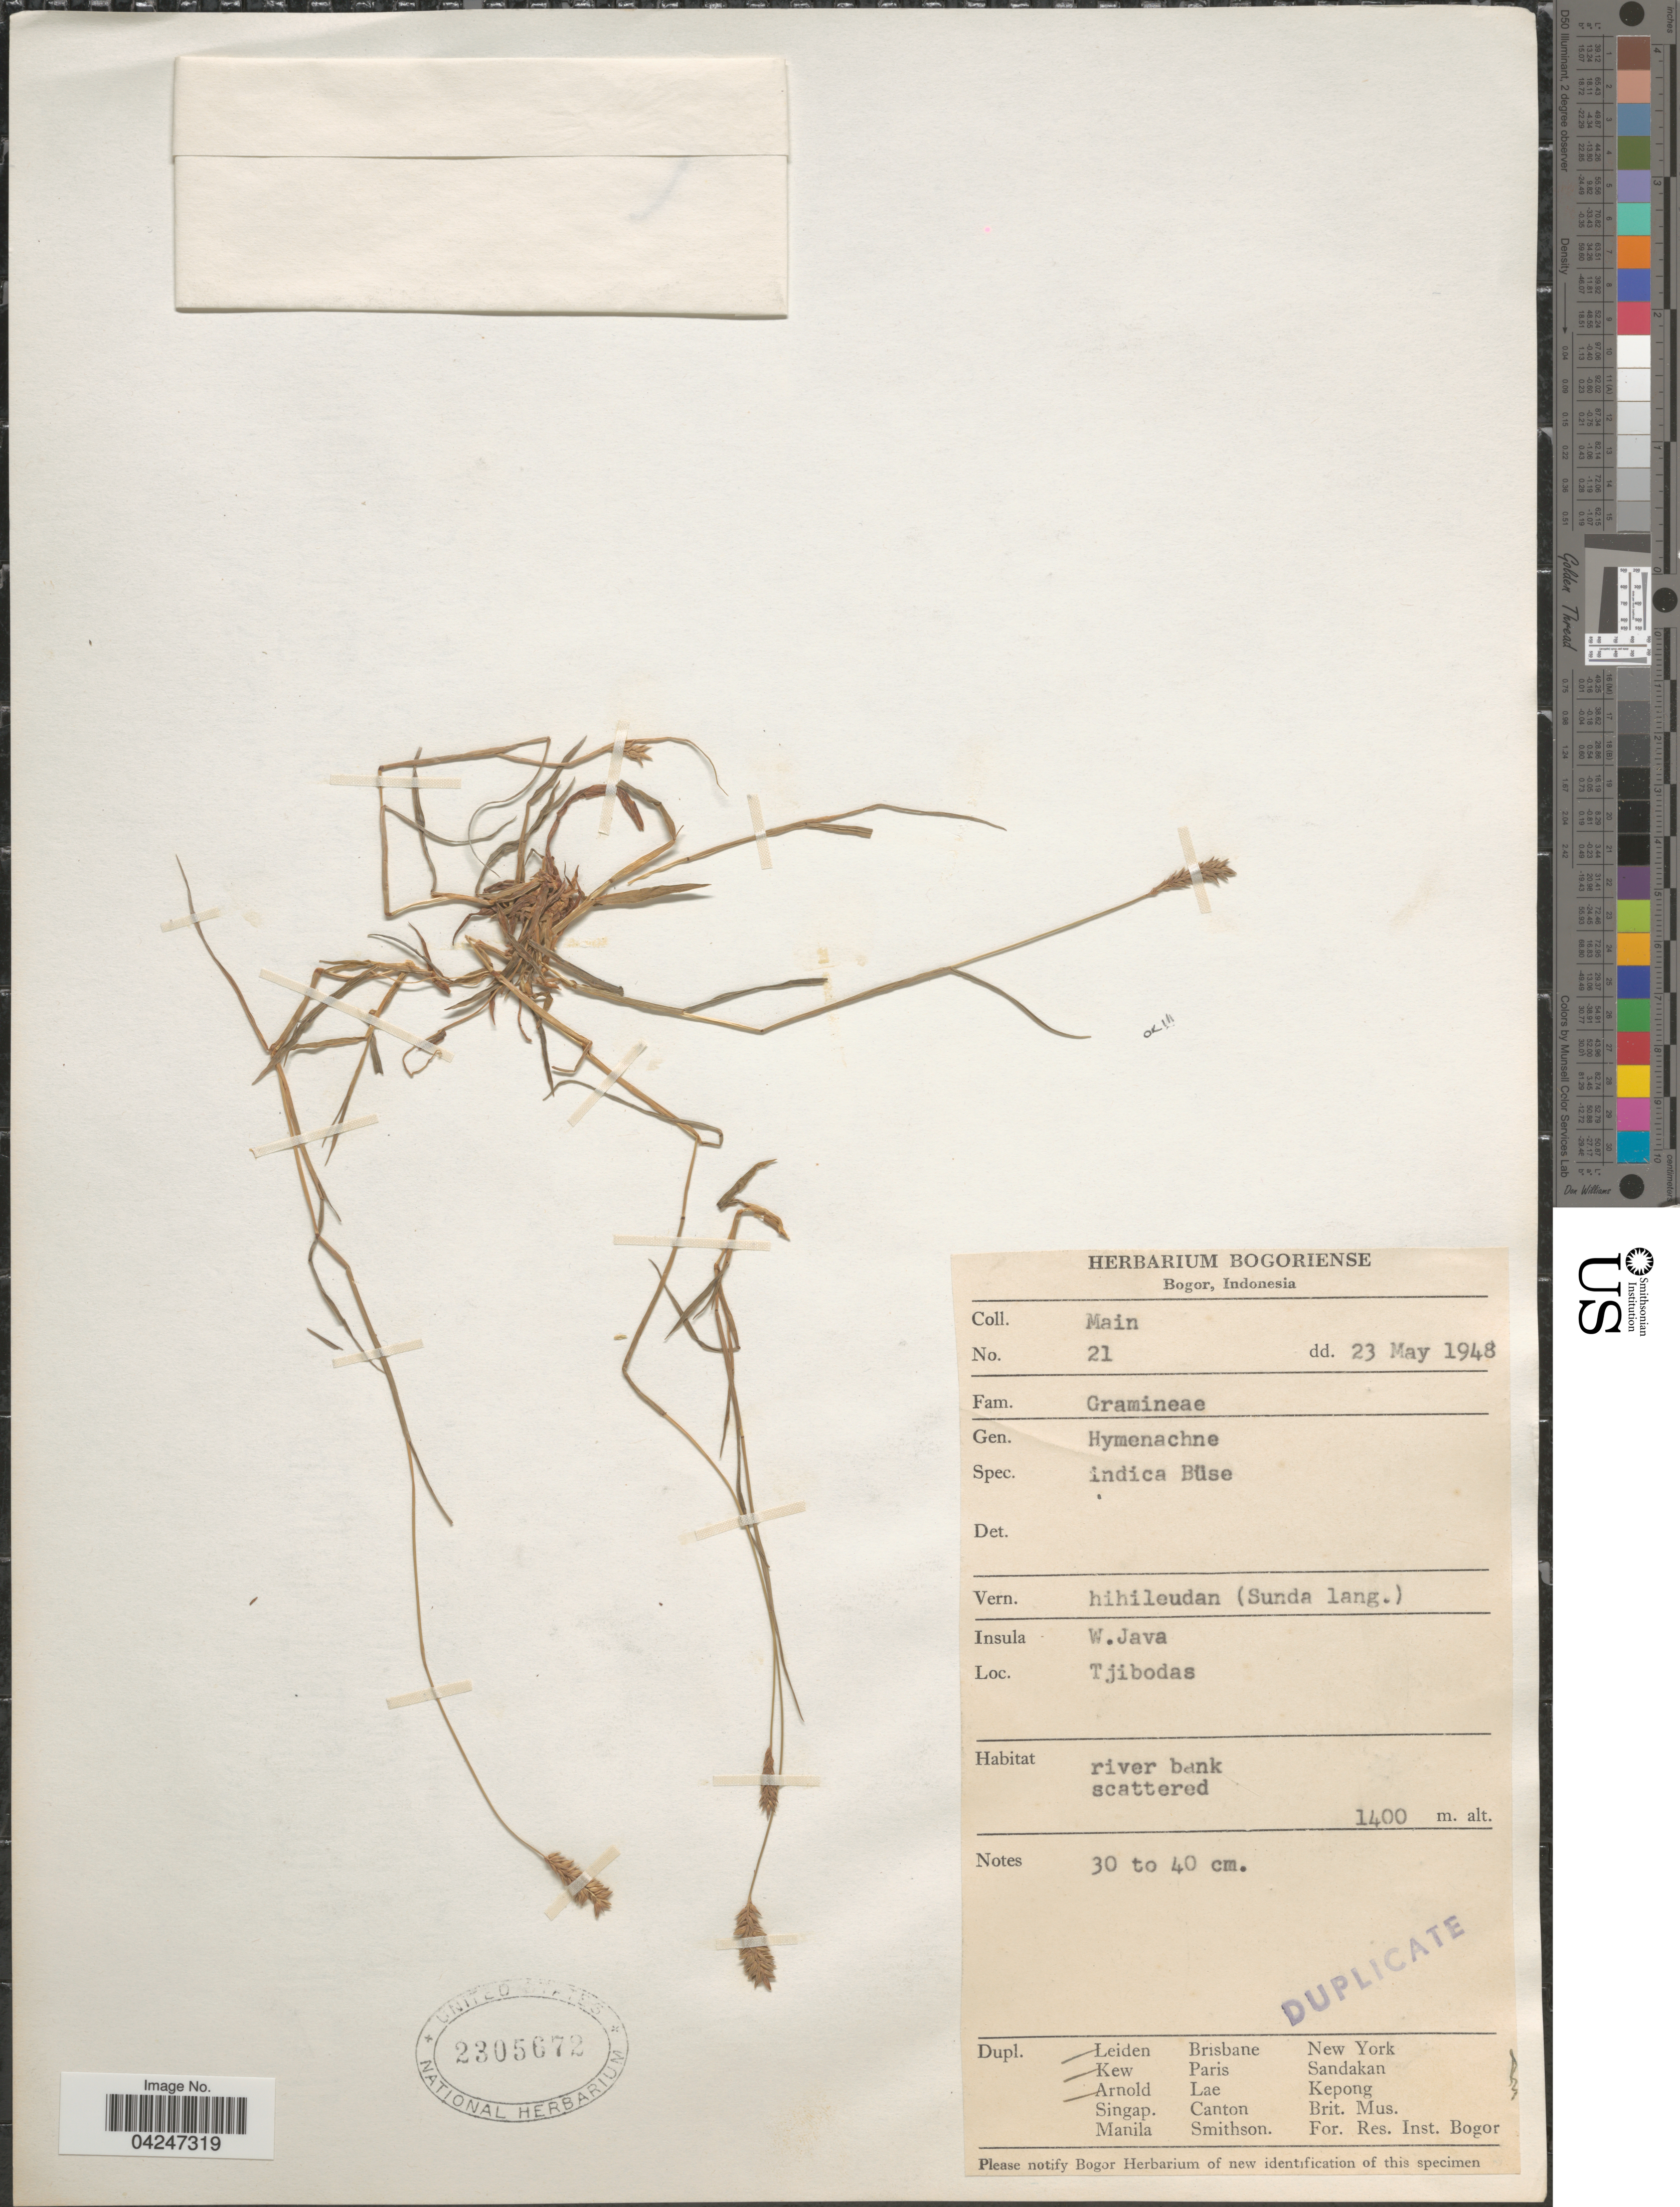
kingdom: Plantae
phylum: Tracheophyta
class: Liliopsida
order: Poales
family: Poaceae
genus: Sacciolepis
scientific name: Sacciolepis indica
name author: (L.) Chase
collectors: -. Main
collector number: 21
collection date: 1948-05-23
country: Indonesia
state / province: Java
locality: Insula W. Java. Tjibodas.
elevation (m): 1400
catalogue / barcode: US 2305672